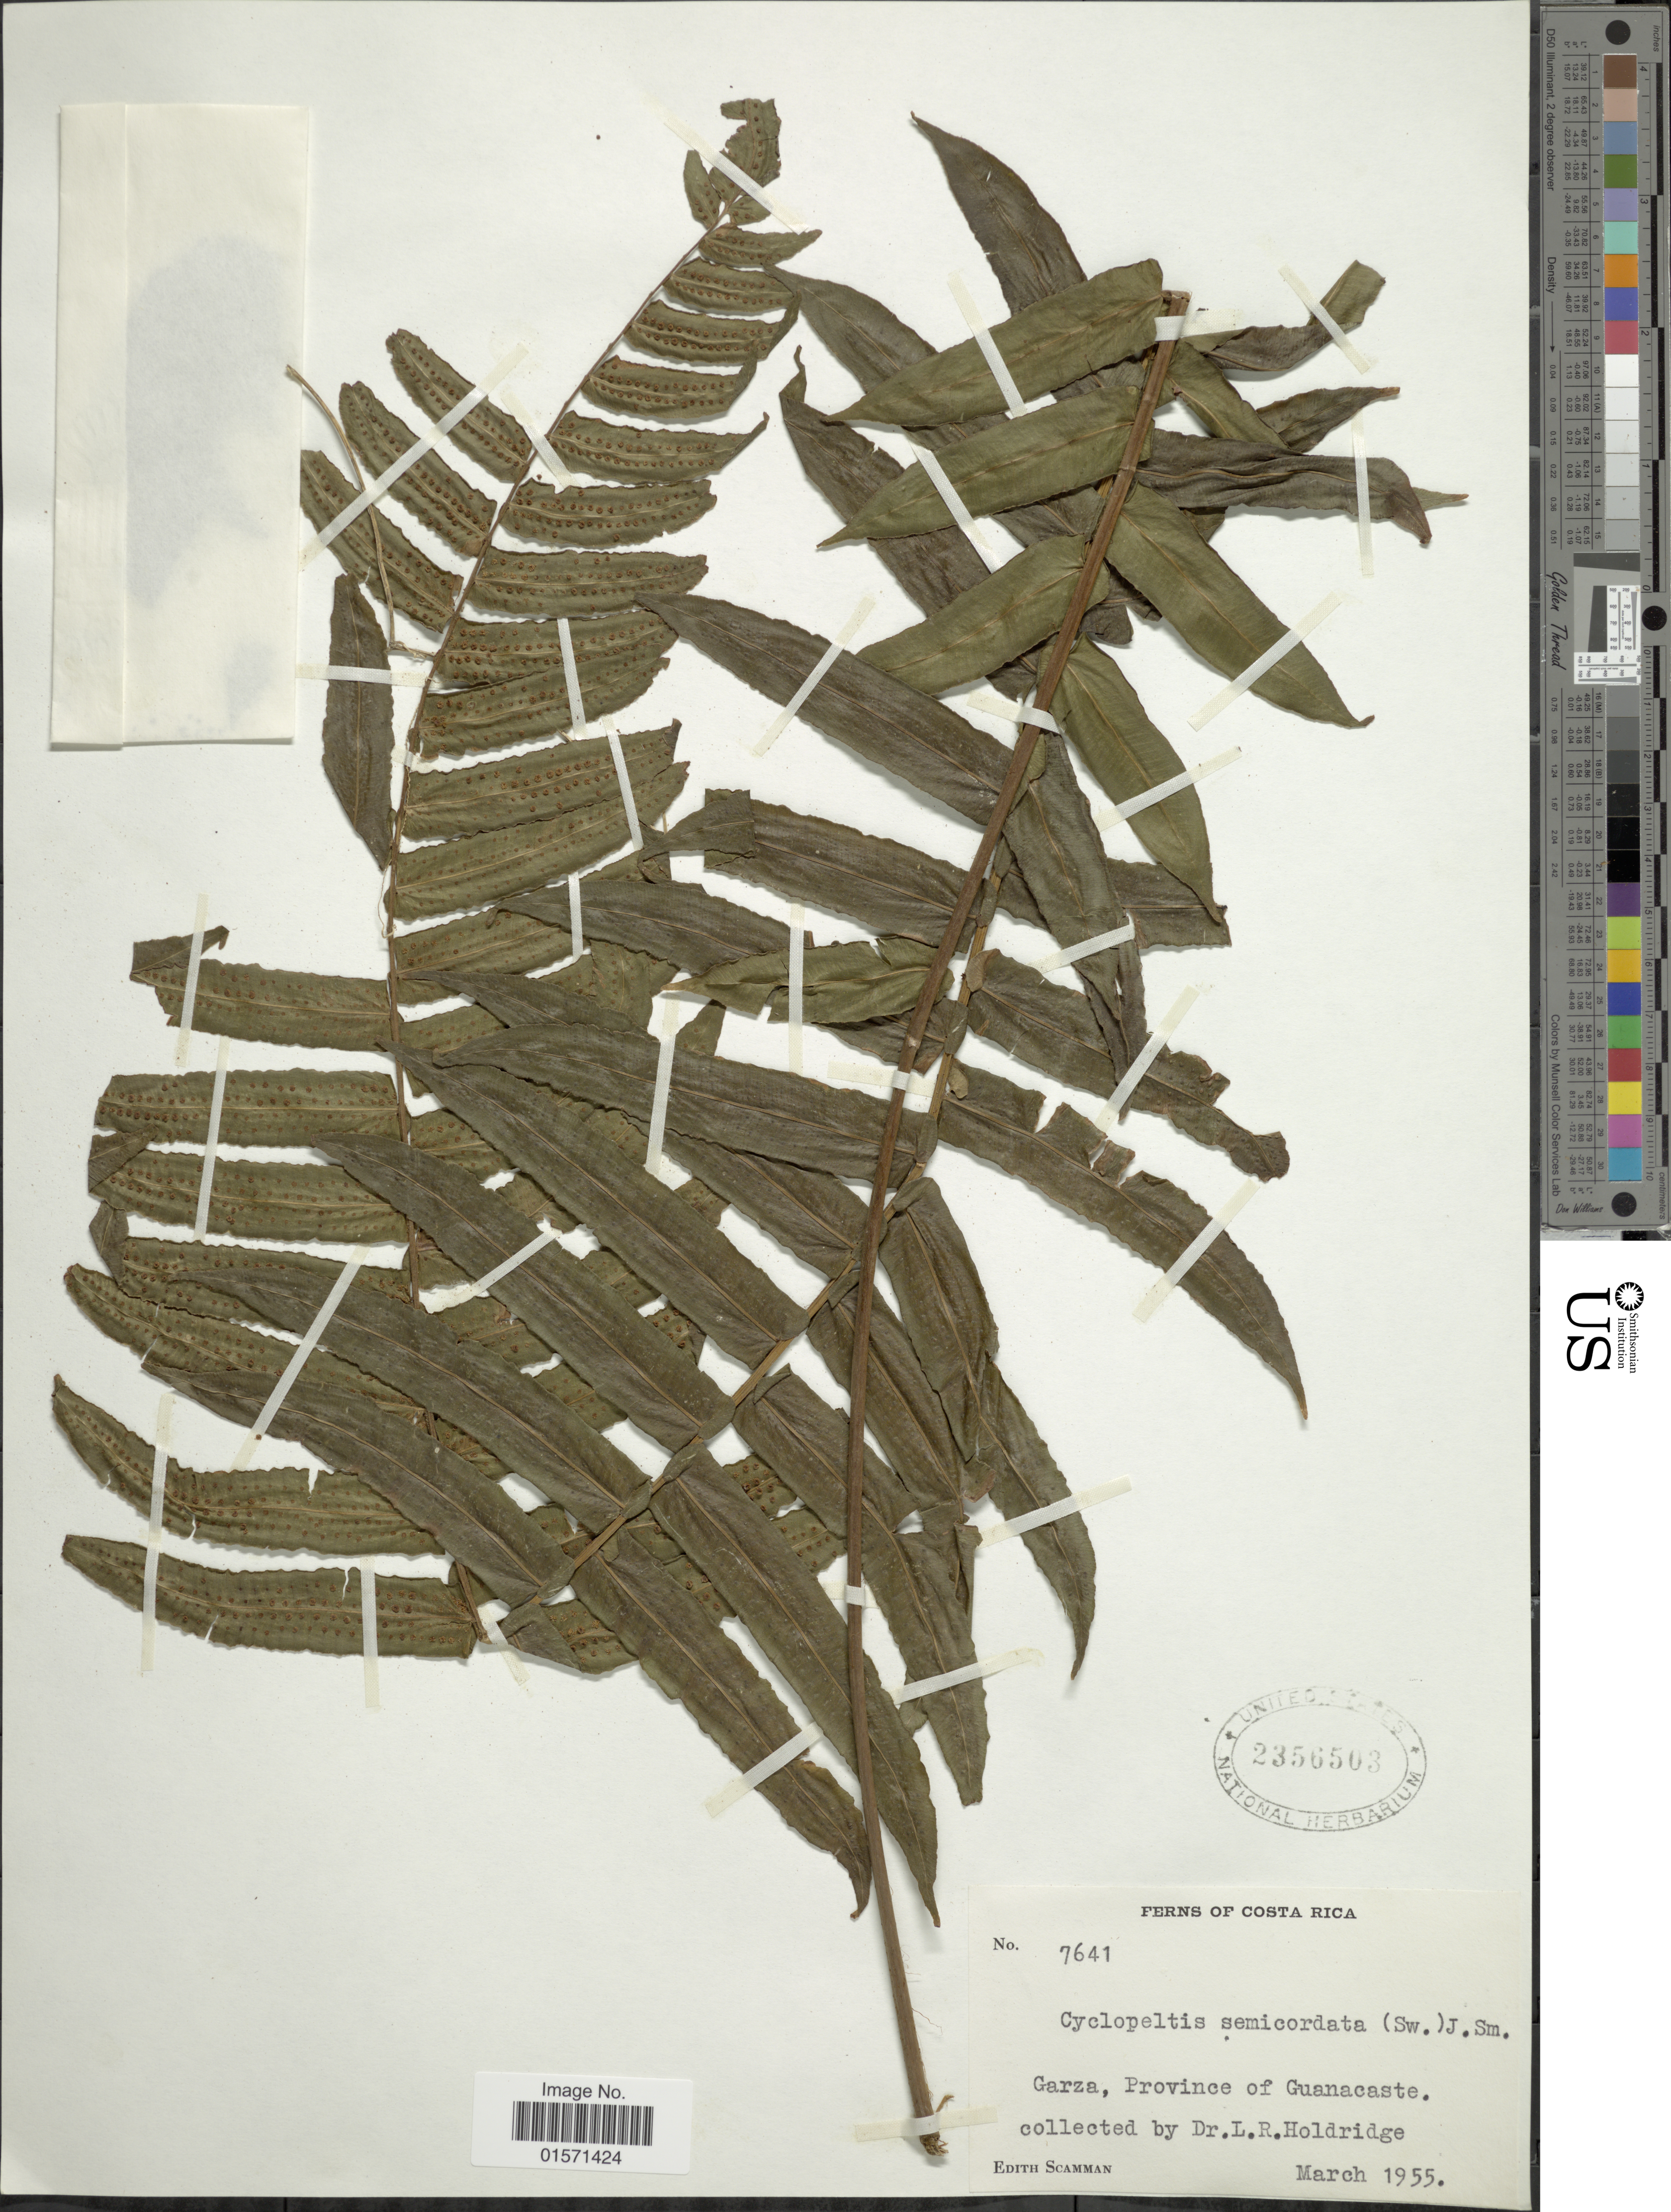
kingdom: Plantae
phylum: Tracheophyta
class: Polypodiopsida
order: Polypodiales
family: Lomariopsidaceae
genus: Cyclopeltis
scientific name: Cyclopeltis semicordata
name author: (Sw.) J. Sm.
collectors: E. Scamman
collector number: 7641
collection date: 1955-03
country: Costa Rica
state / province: Guanacaste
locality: Garza, Province of Guanacaste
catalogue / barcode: US 2356503